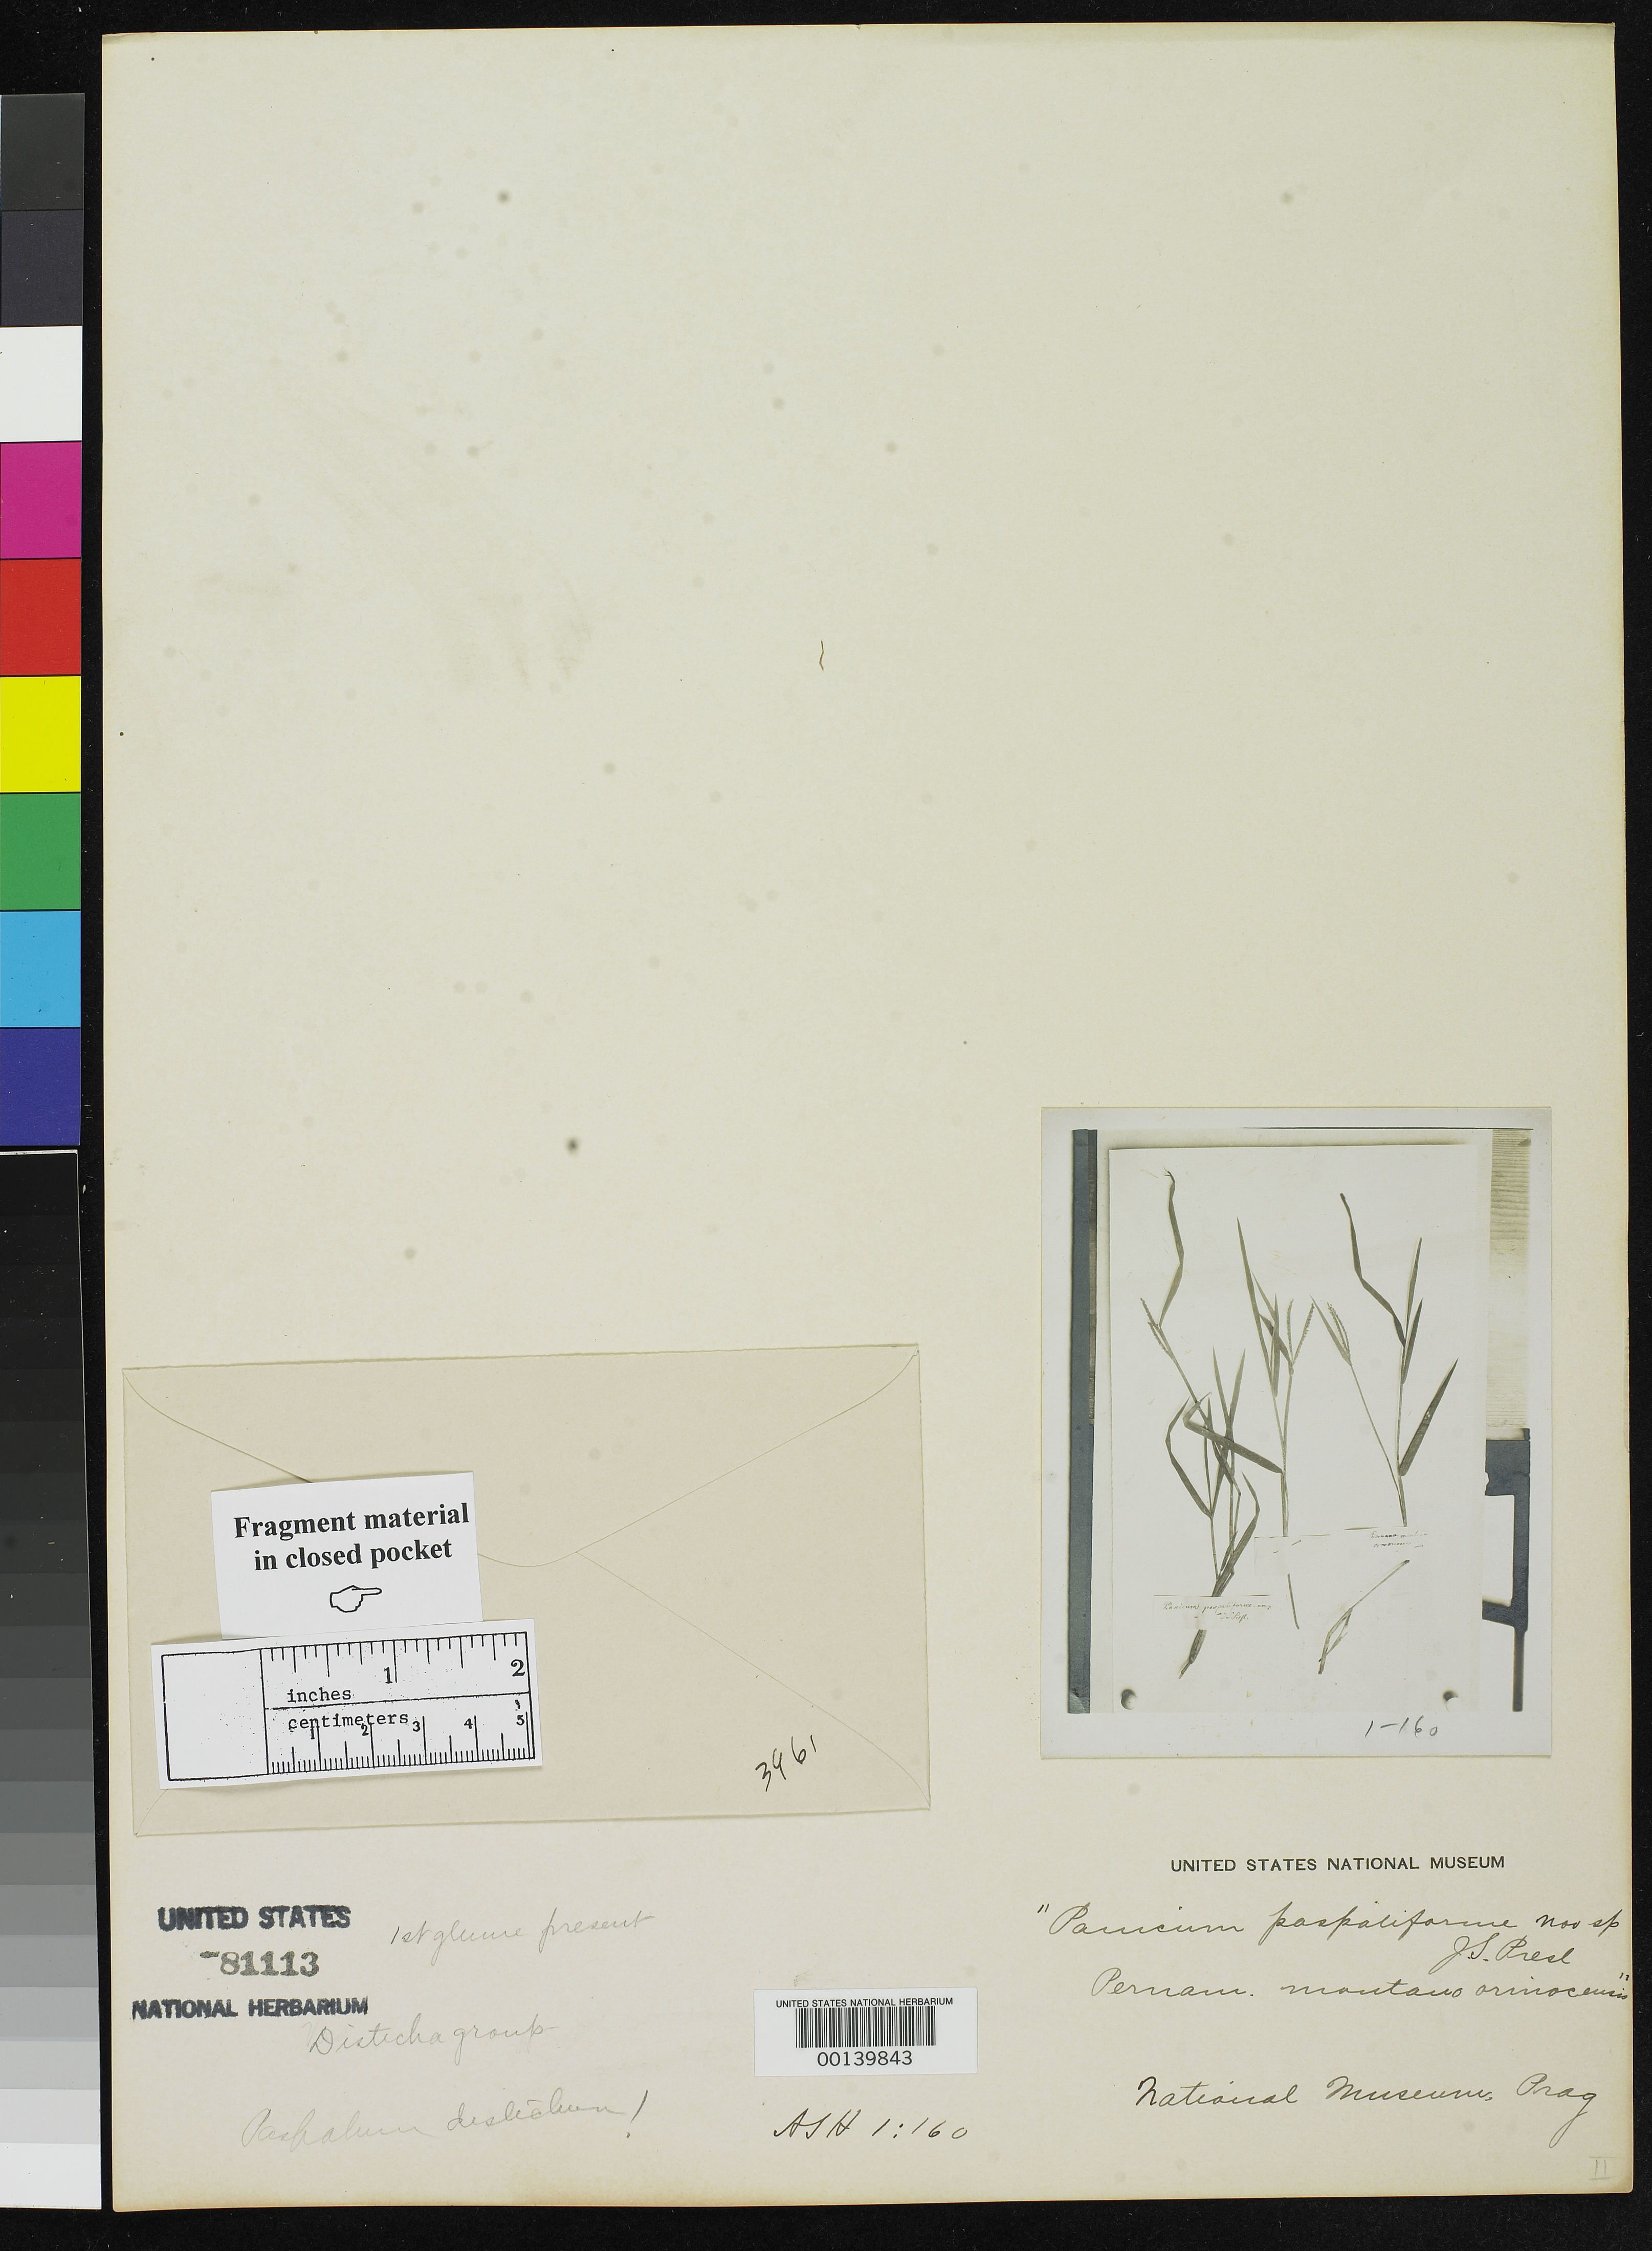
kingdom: Plantae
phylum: Tracheophyta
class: Liliopsida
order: Poales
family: Poaceae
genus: Panicum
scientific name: Panicum paspaliforme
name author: J. Presl in C. Presl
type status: Type Fragment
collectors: T. P. X. Haenke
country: Peru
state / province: Huánuco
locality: mountains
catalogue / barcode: US 81113